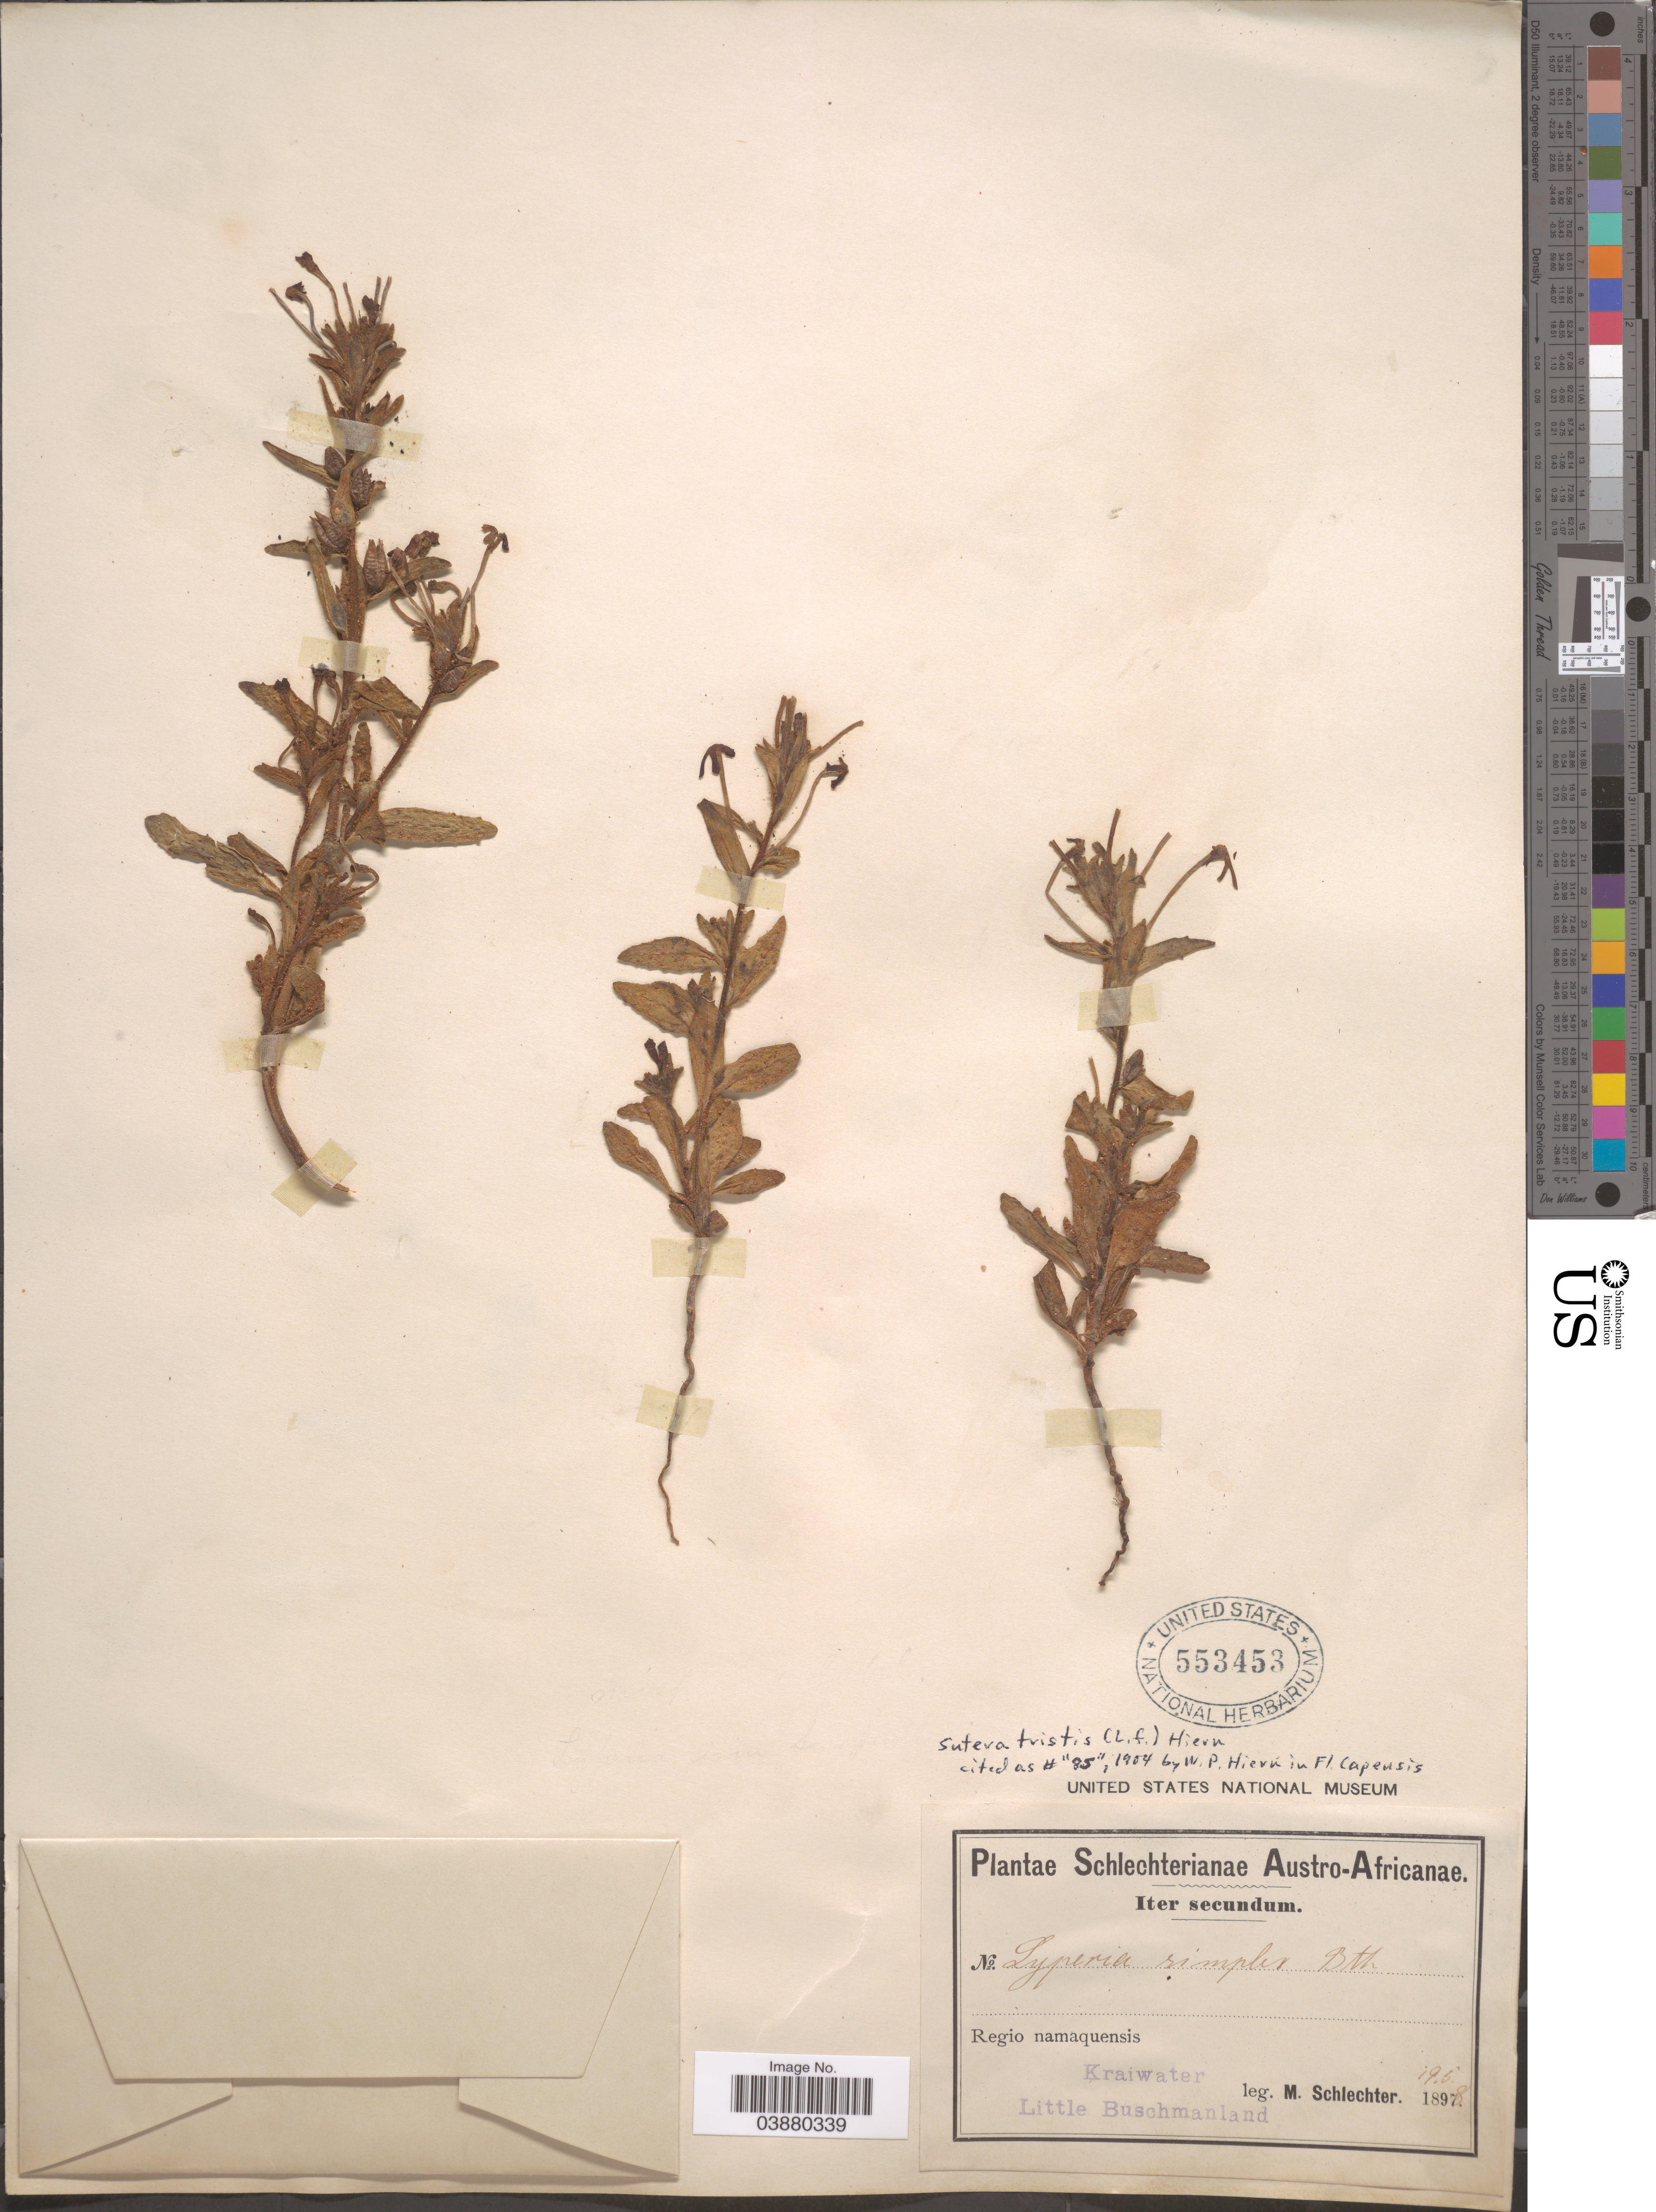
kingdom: Plantae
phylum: Tracheophyta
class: Magnoliopsida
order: Lamiales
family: Scrophulariaceae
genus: Lyperia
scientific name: Lyperia tristis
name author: Benth.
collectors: M. Schlechter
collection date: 1898-05-19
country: South Africa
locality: Austro-Africanae. Regio namaquensis. Kraiwater, Little Buschmanland.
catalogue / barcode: US 553453